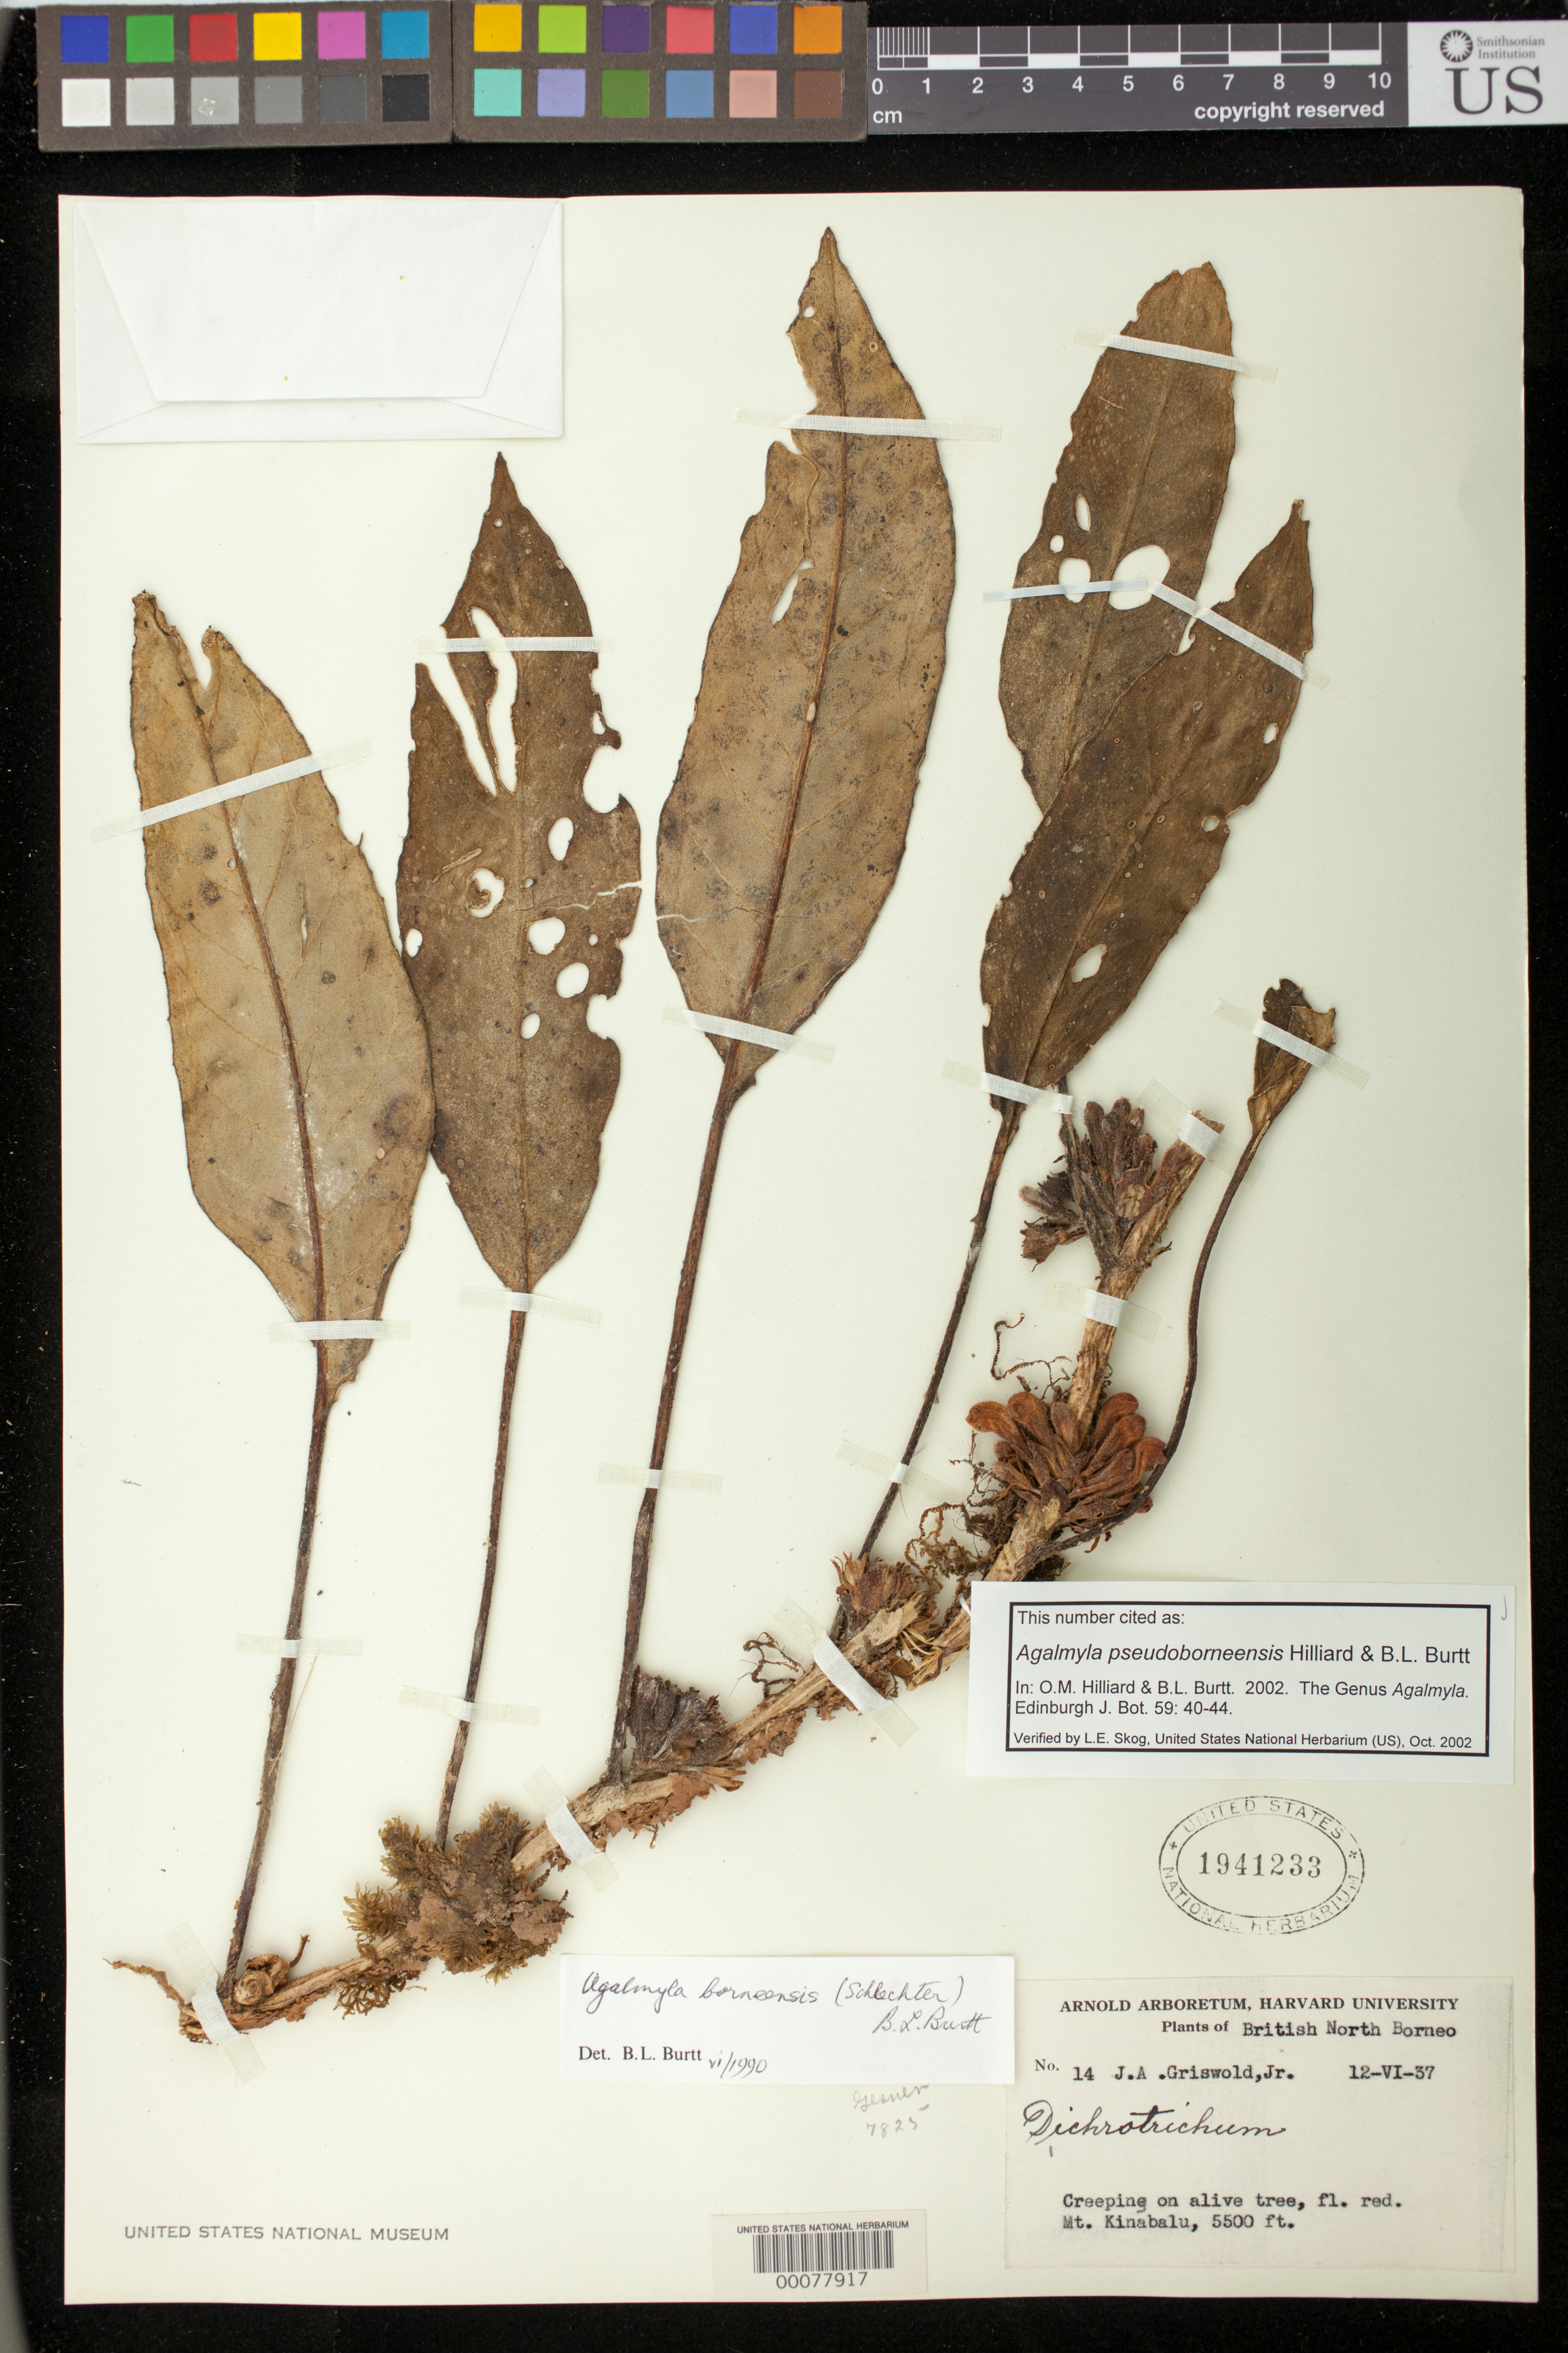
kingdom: Plantae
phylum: Tracheophyta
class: Magnoliopsida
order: Lamiales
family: Gesneriaceae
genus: Agalmyla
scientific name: Agalmyla pseudoborneensis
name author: Hilliard & B.L. Burtt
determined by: Hilliard, O. M.; Burtt, B. L.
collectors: J. Griswold Jr.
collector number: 14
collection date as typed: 12 Jun 1937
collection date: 1937-06-12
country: Malaysia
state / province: Sabah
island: Borneo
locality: British North Borneo, Mt. Kinabalu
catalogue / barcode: US 1941233